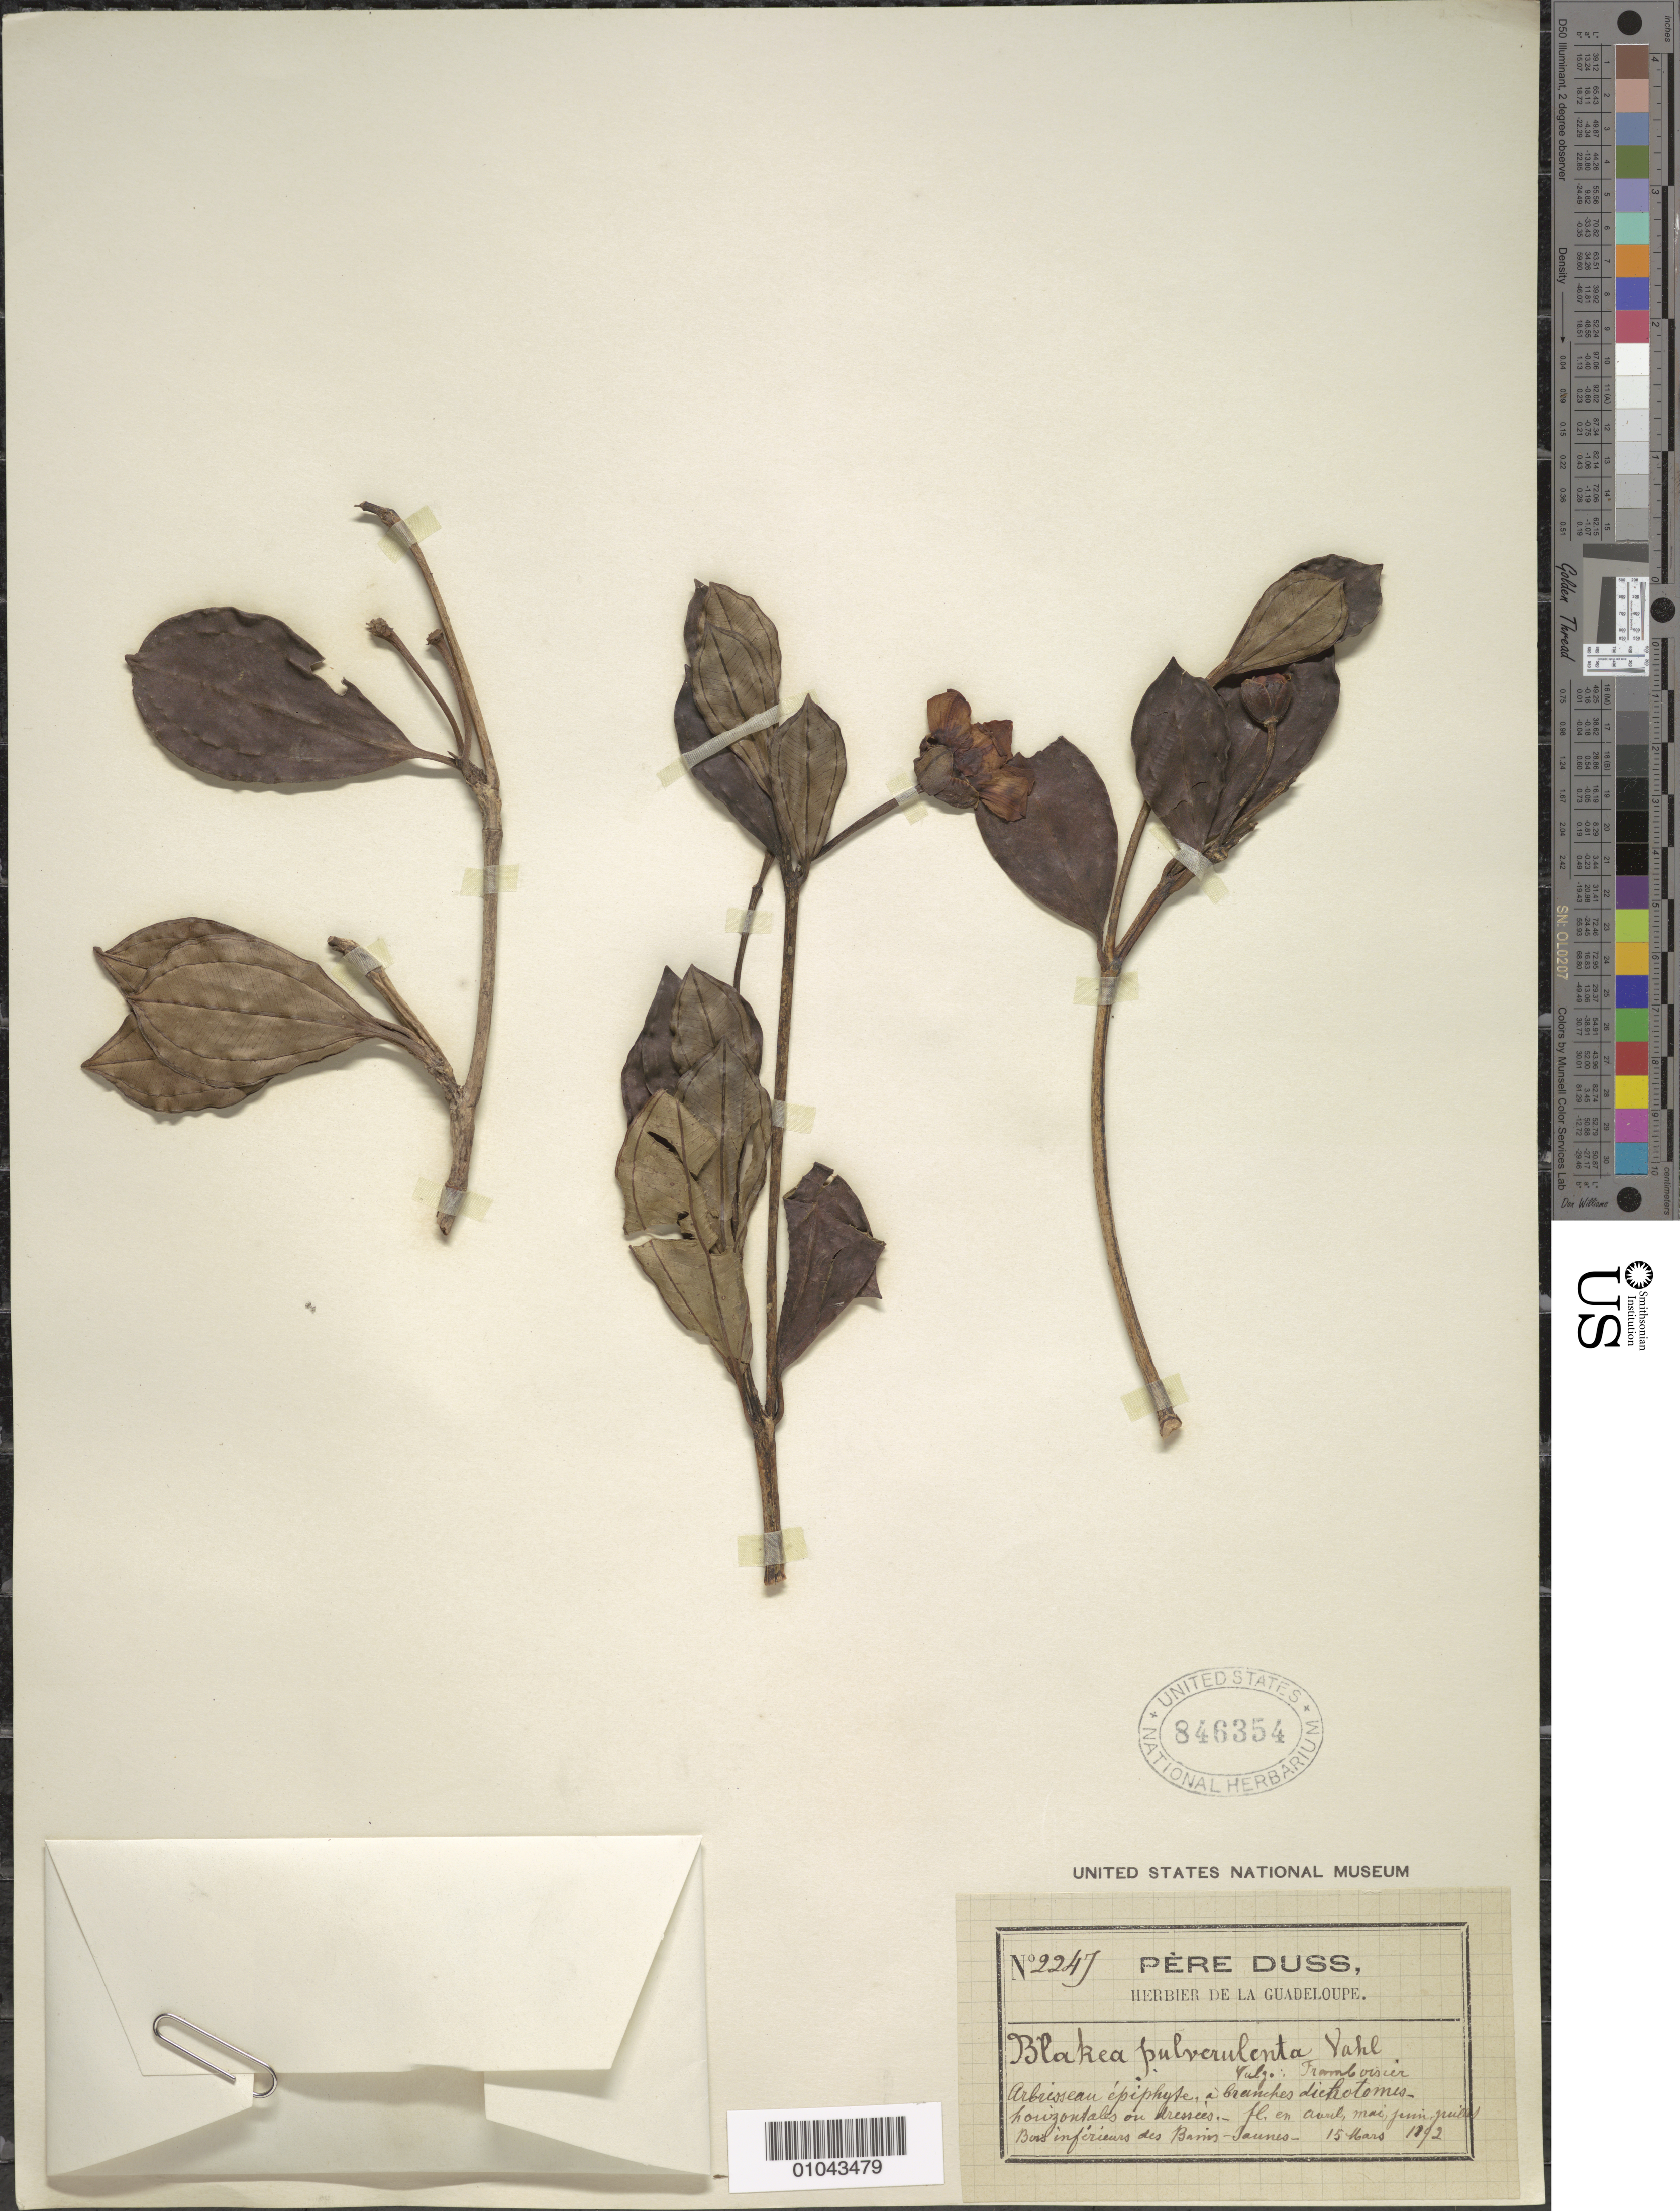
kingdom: Plantae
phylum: Tracheophyta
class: Magnoliopsida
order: Myrtales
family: Melastomataceae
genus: Blakea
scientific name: Blakea pulverulenta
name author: Vahl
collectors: Père Duss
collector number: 2247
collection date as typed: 15 Mar 1892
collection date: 1892-03-15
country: Guadeloupe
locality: Bains Jaunes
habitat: Bois inferieures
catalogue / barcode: US 846354